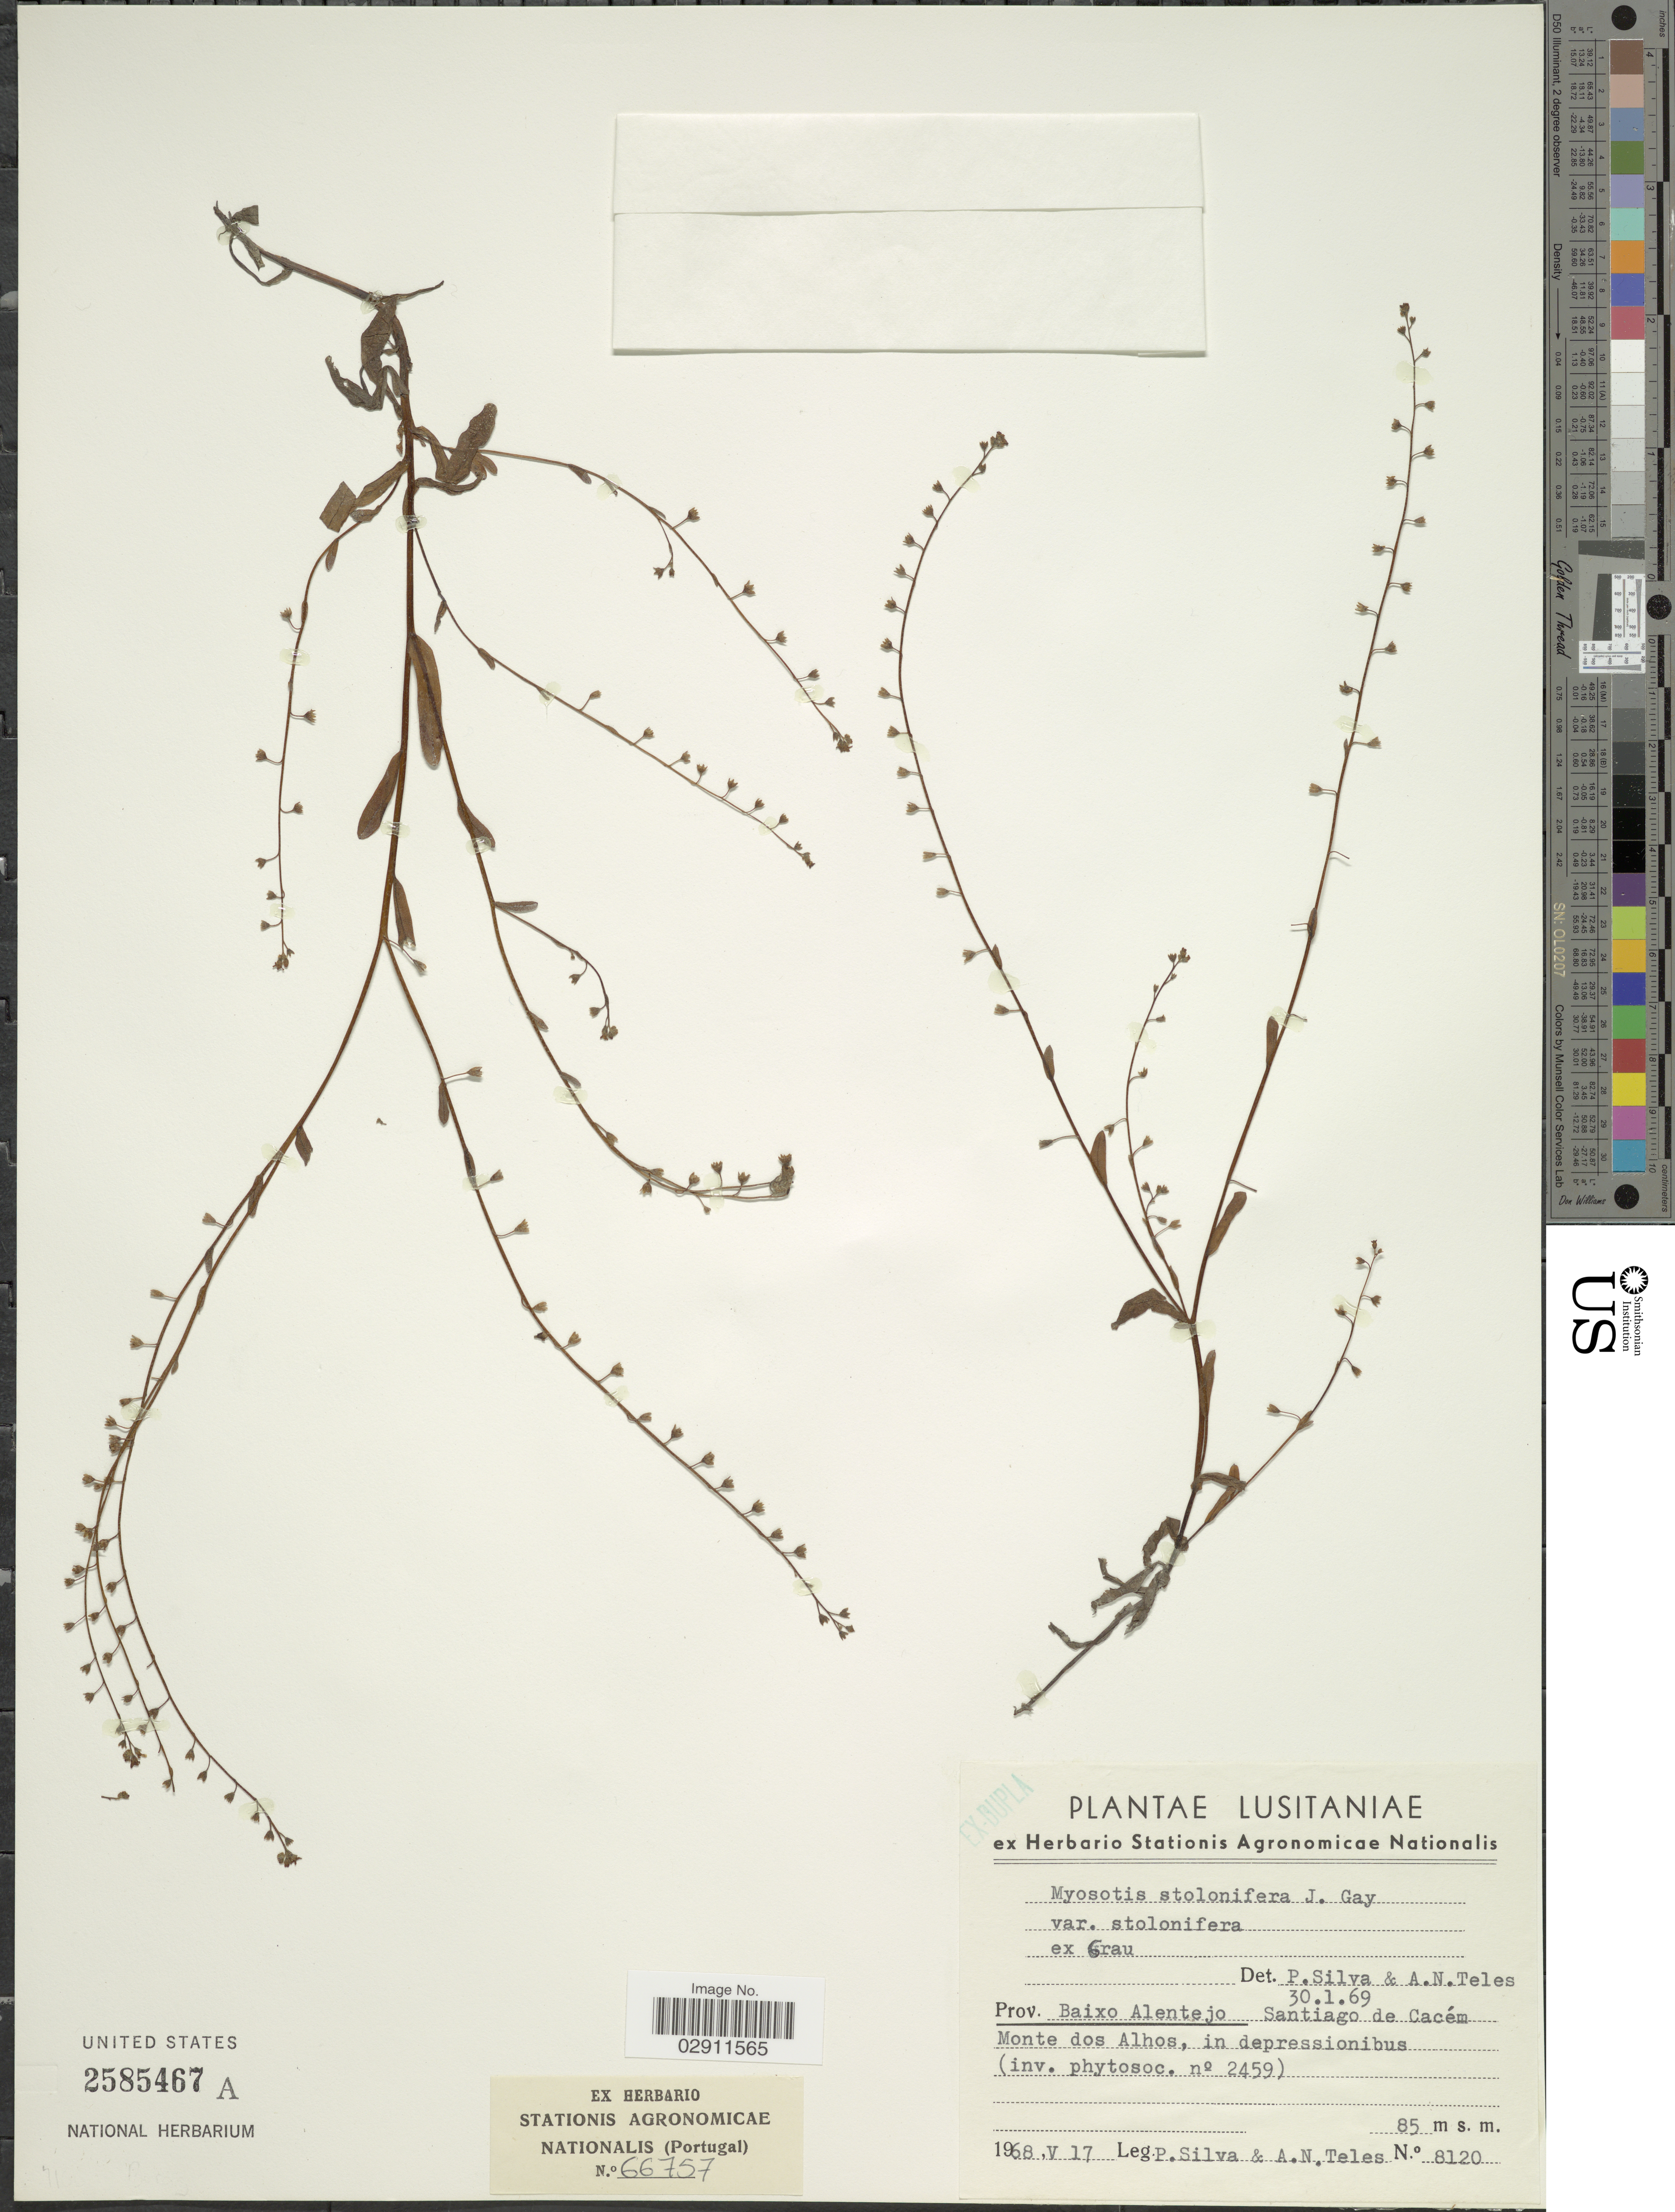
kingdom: Plantae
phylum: Tracheophyta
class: Magnoliopsida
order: Boraginales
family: Boraginaceae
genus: Myosotis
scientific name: Myosotis stolonifera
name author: (DC.) J. Gay ex Leresche & Levier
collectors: P. Silva & A. Teles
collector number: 8120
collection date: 1968-05-17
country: Portugal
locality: Lusitaniae, Prov. Baixo Alentejo, Santiago de Cacém Monte dos Alhos.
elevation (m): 85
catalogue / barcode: US 2585467A